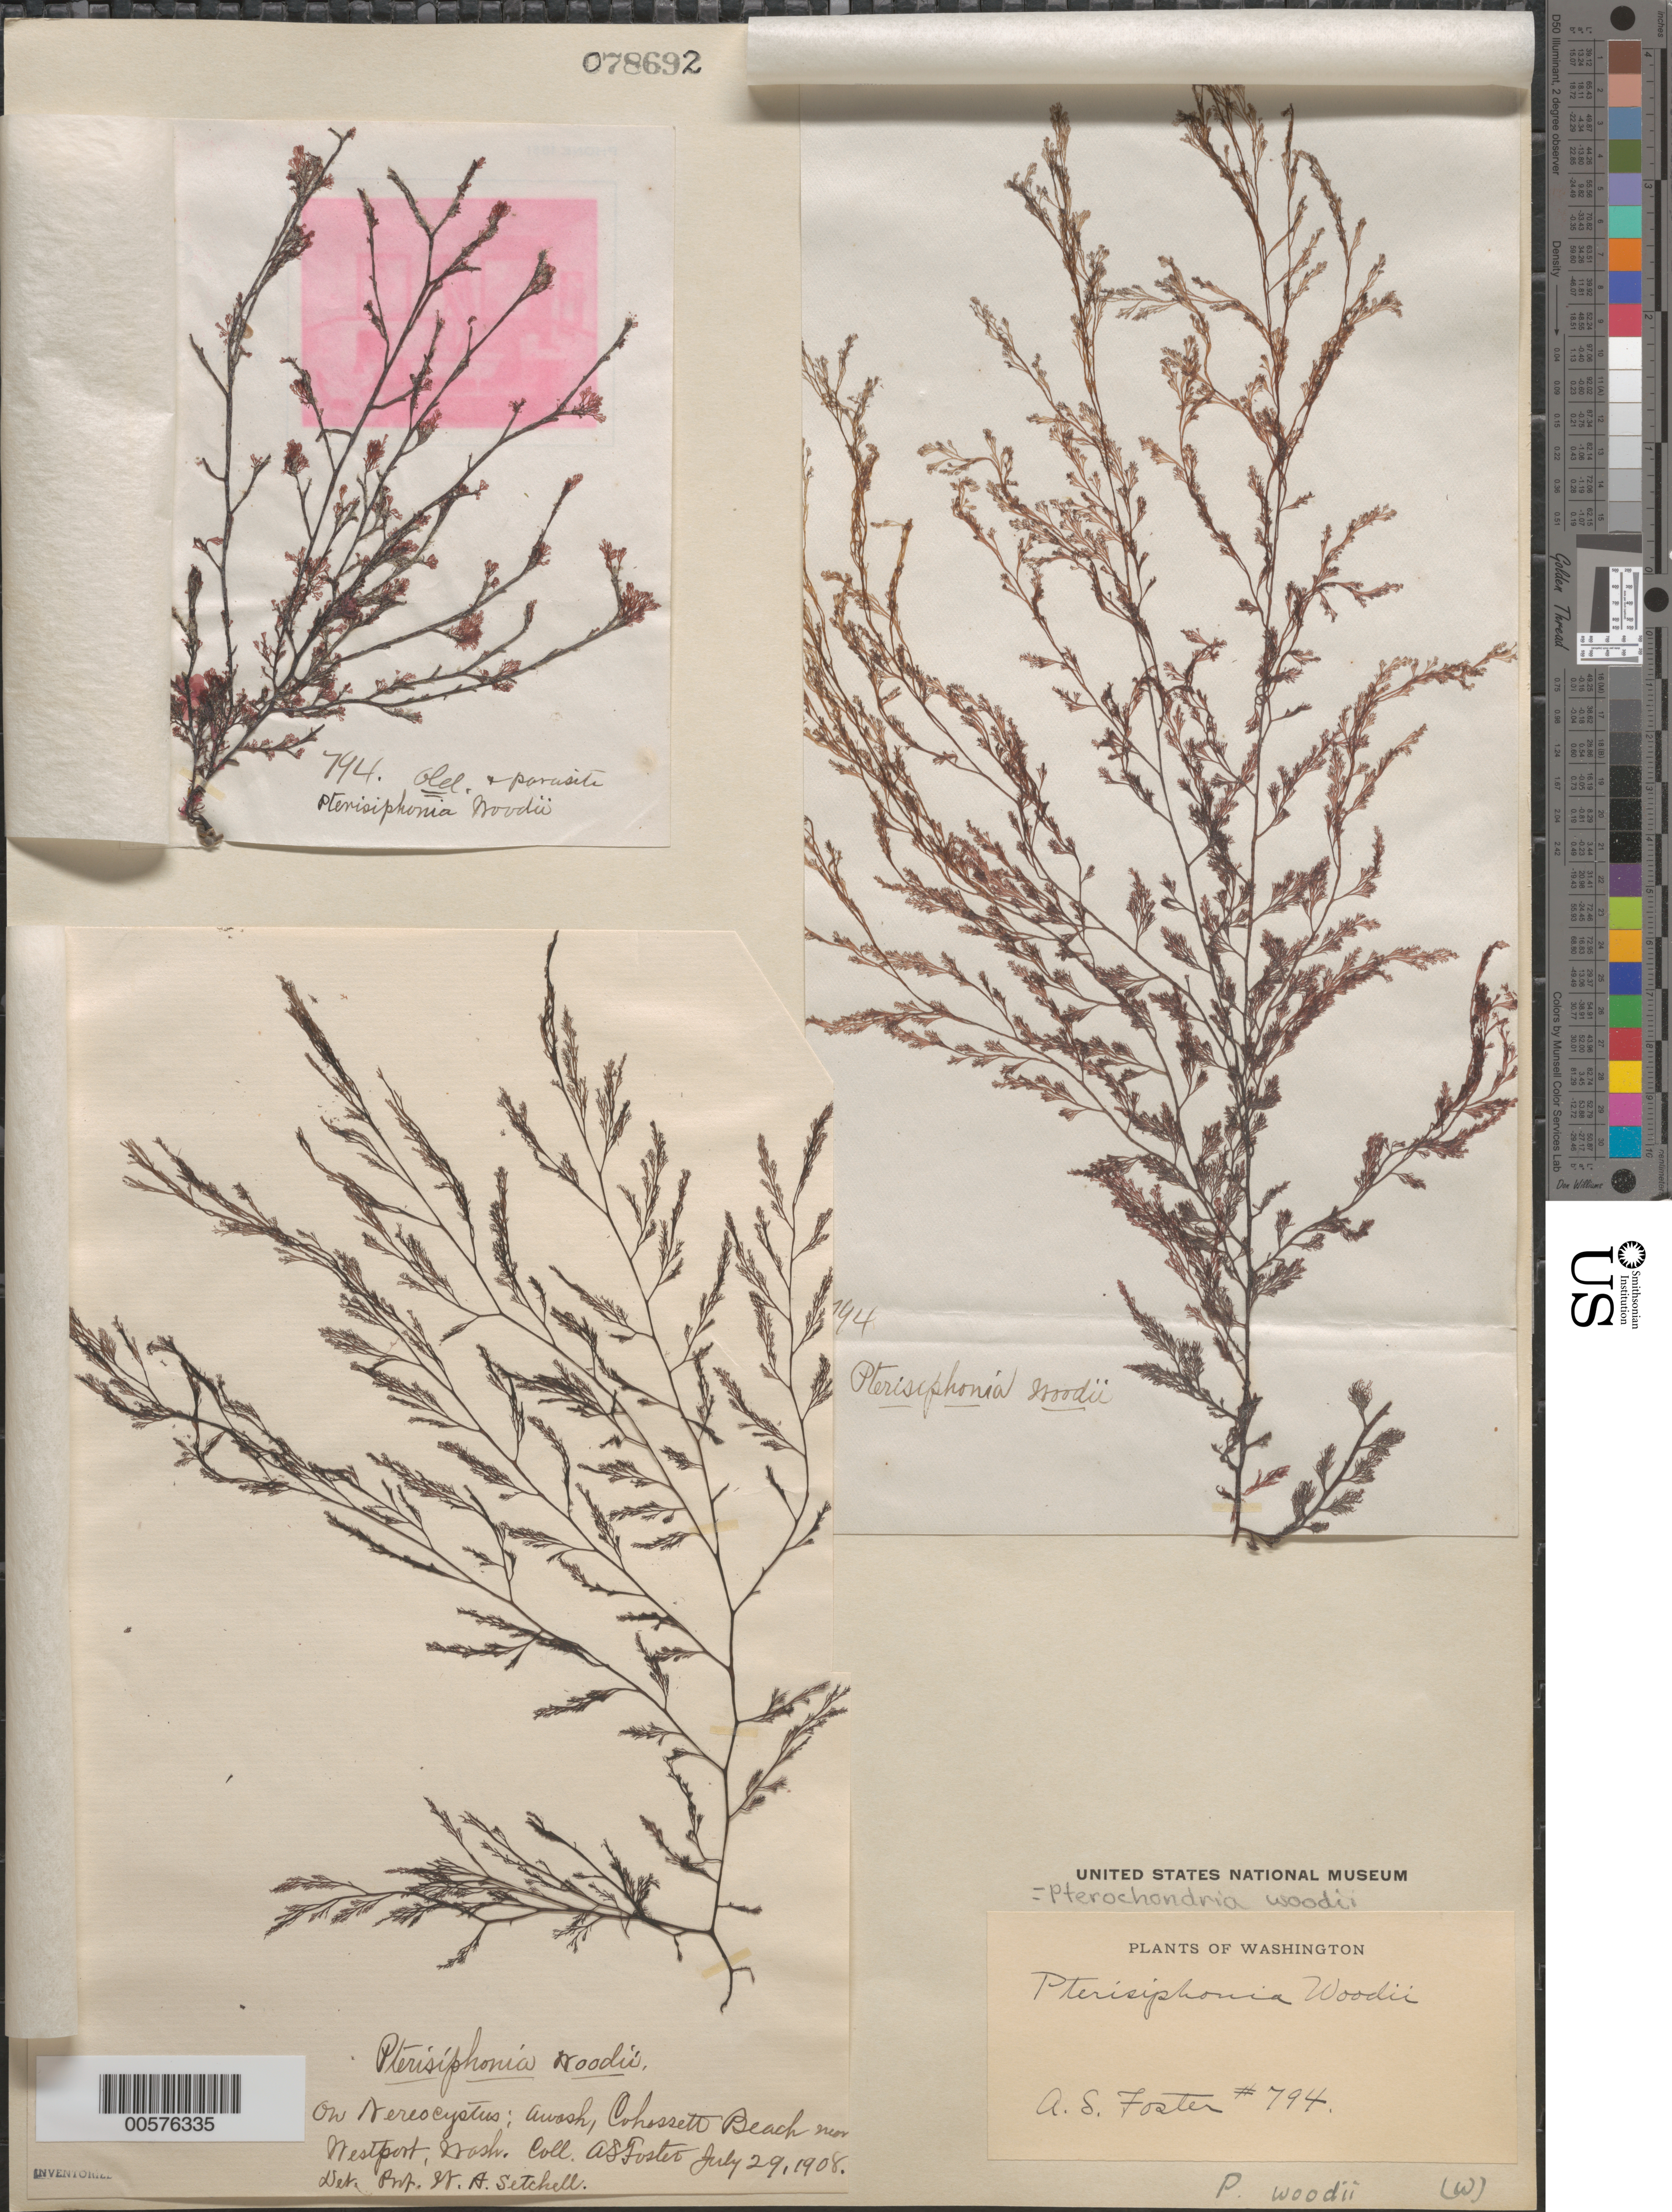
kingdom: Plantae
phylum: Rhodophyta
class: Florideophyceae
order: Ceramiales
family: Rhodomelaceae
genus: Pterochondria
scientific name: Pterochondria woodii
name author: (Harv.) Hollenb.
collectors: A. S. Foster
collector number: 794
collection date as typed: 29 Jul 1908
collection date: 1908-07-29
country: United States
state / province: Washington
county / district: Grays Harbor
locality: Cohasset Beach, near Westport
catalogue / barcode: US 78692